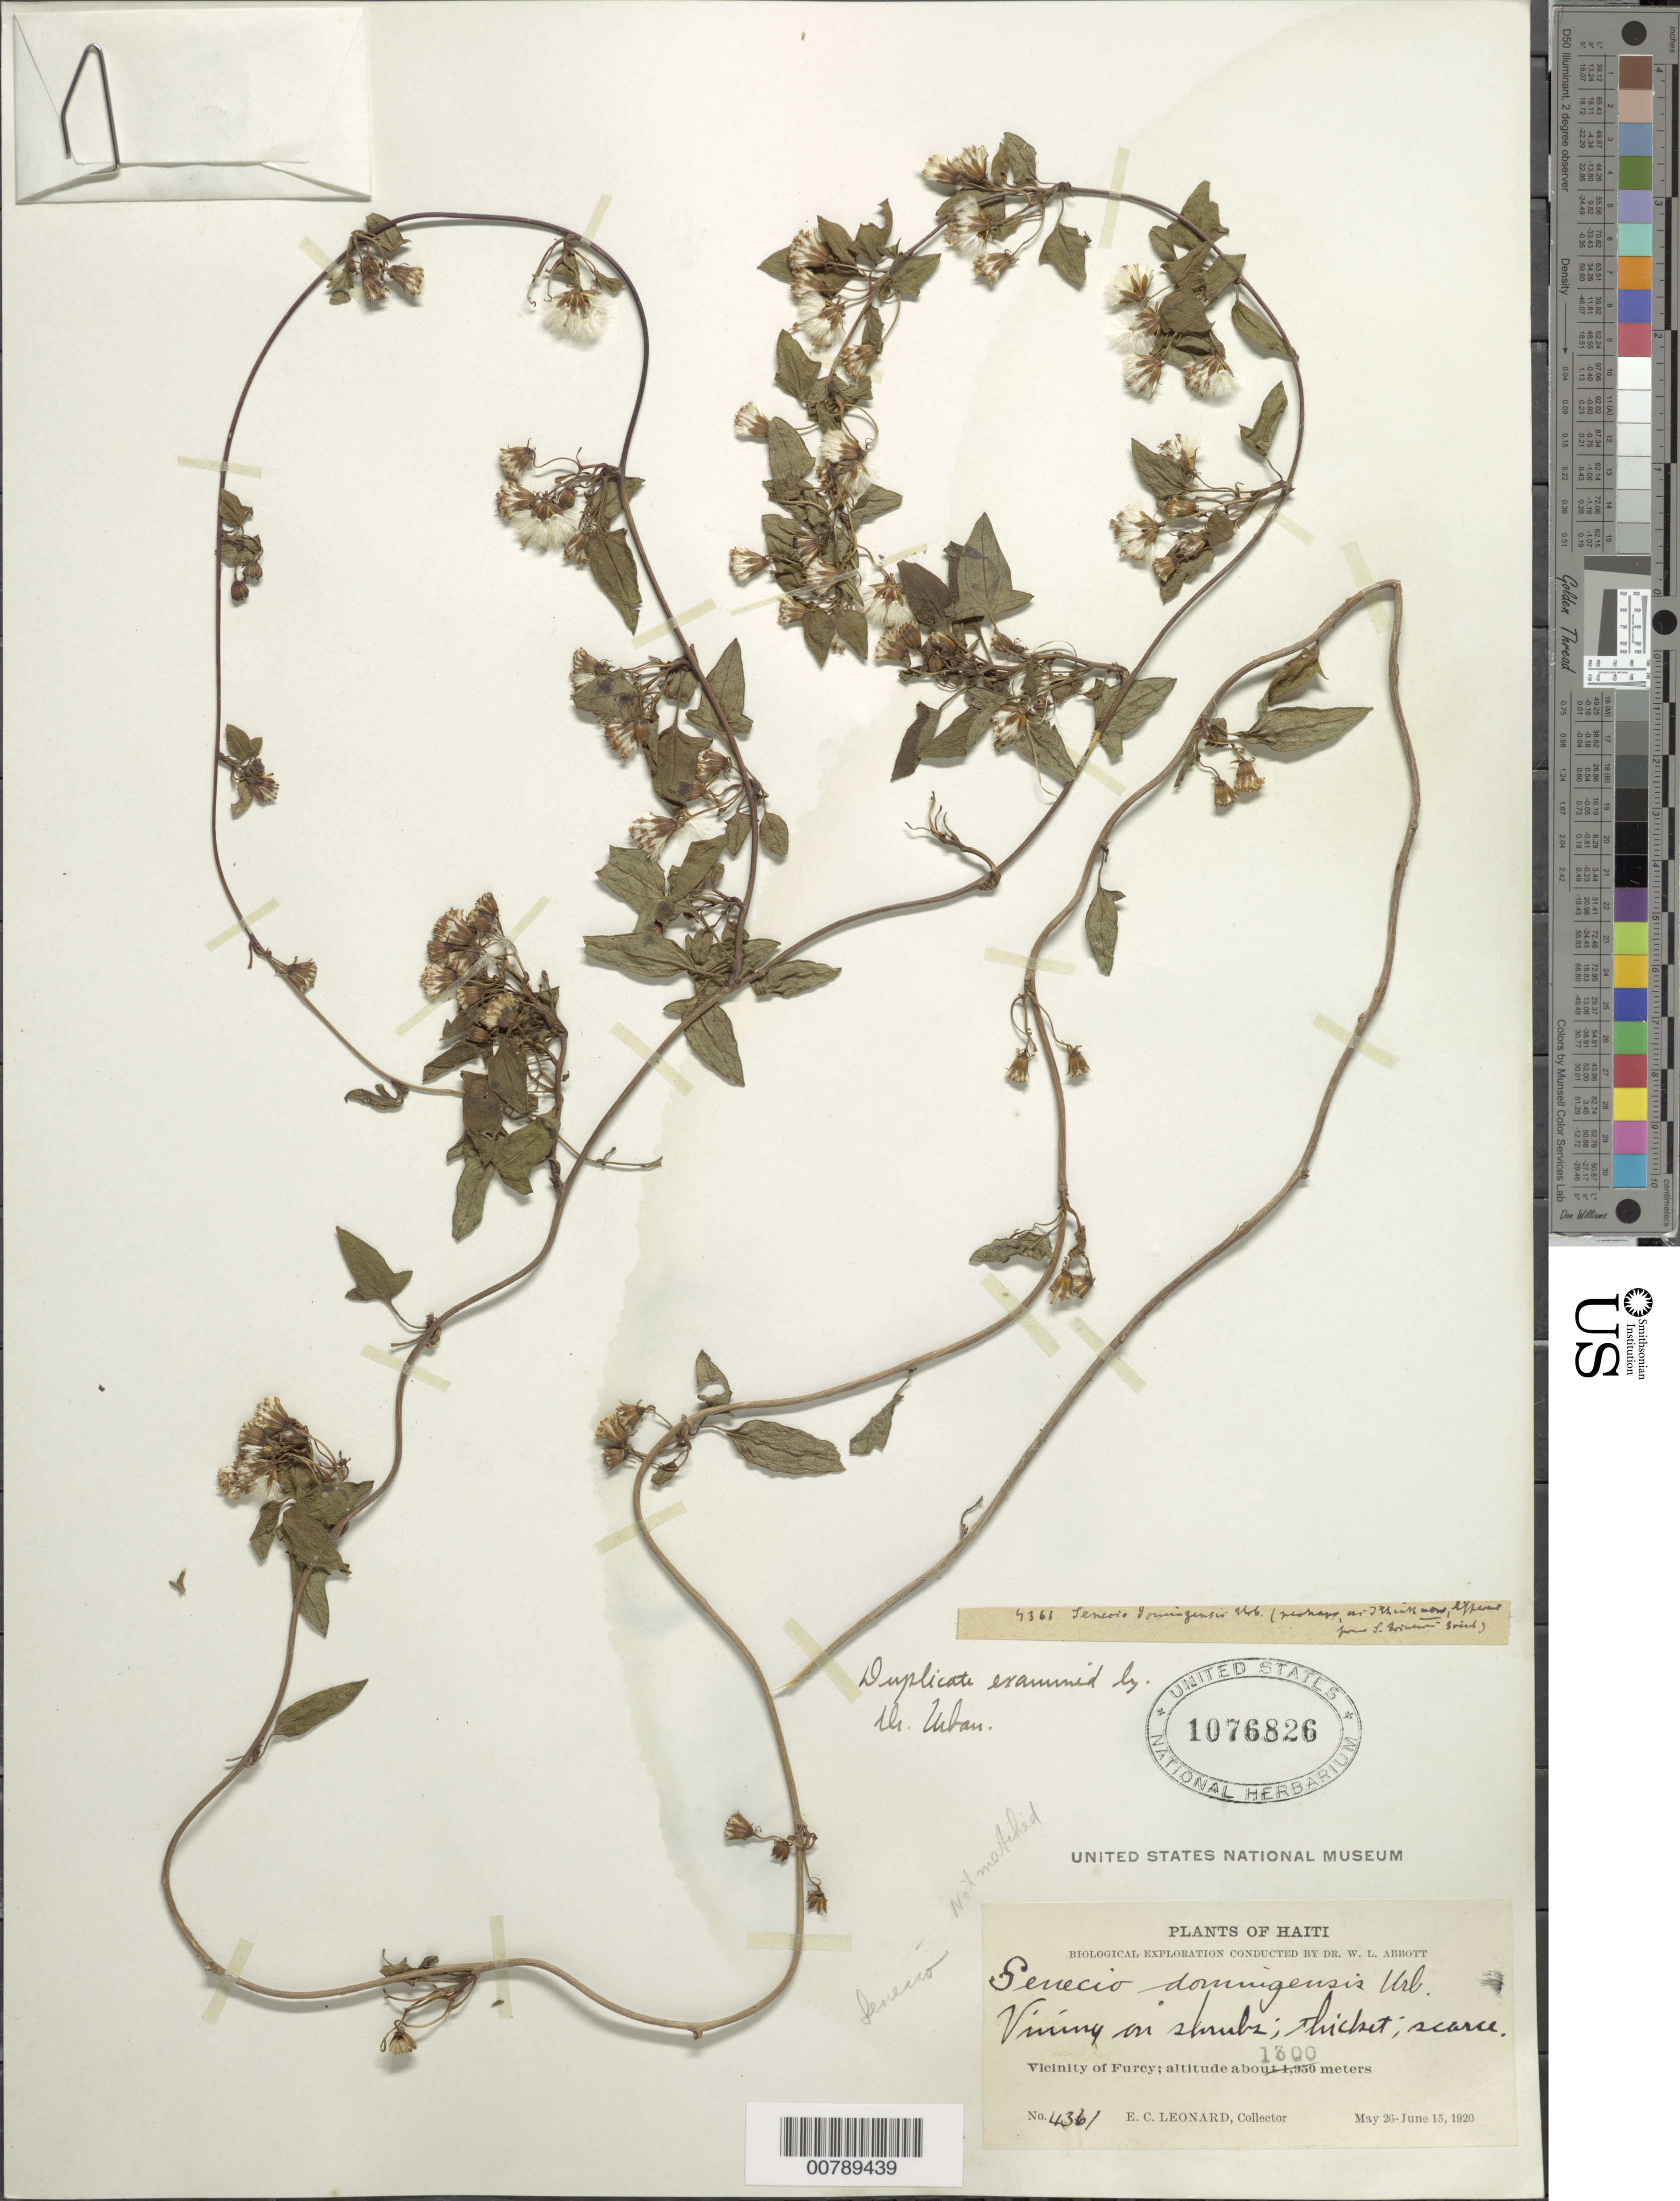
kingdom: Plantae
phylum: Tracheophyta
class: Magnoliopsida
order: Asterales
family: Asteraceae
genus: Leonis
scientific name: Leonis trineura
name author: (Griseb.) B. Nord.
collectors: E. C. Leonard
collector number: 4361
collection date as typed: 26 May 1920 to 15 Jun 1920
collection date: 1920-05-26/1920-06-15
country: Haiti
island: Hispaniola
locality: Vicinity of Furcy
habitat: Thicket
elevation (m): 1300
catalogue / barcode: US 1076826